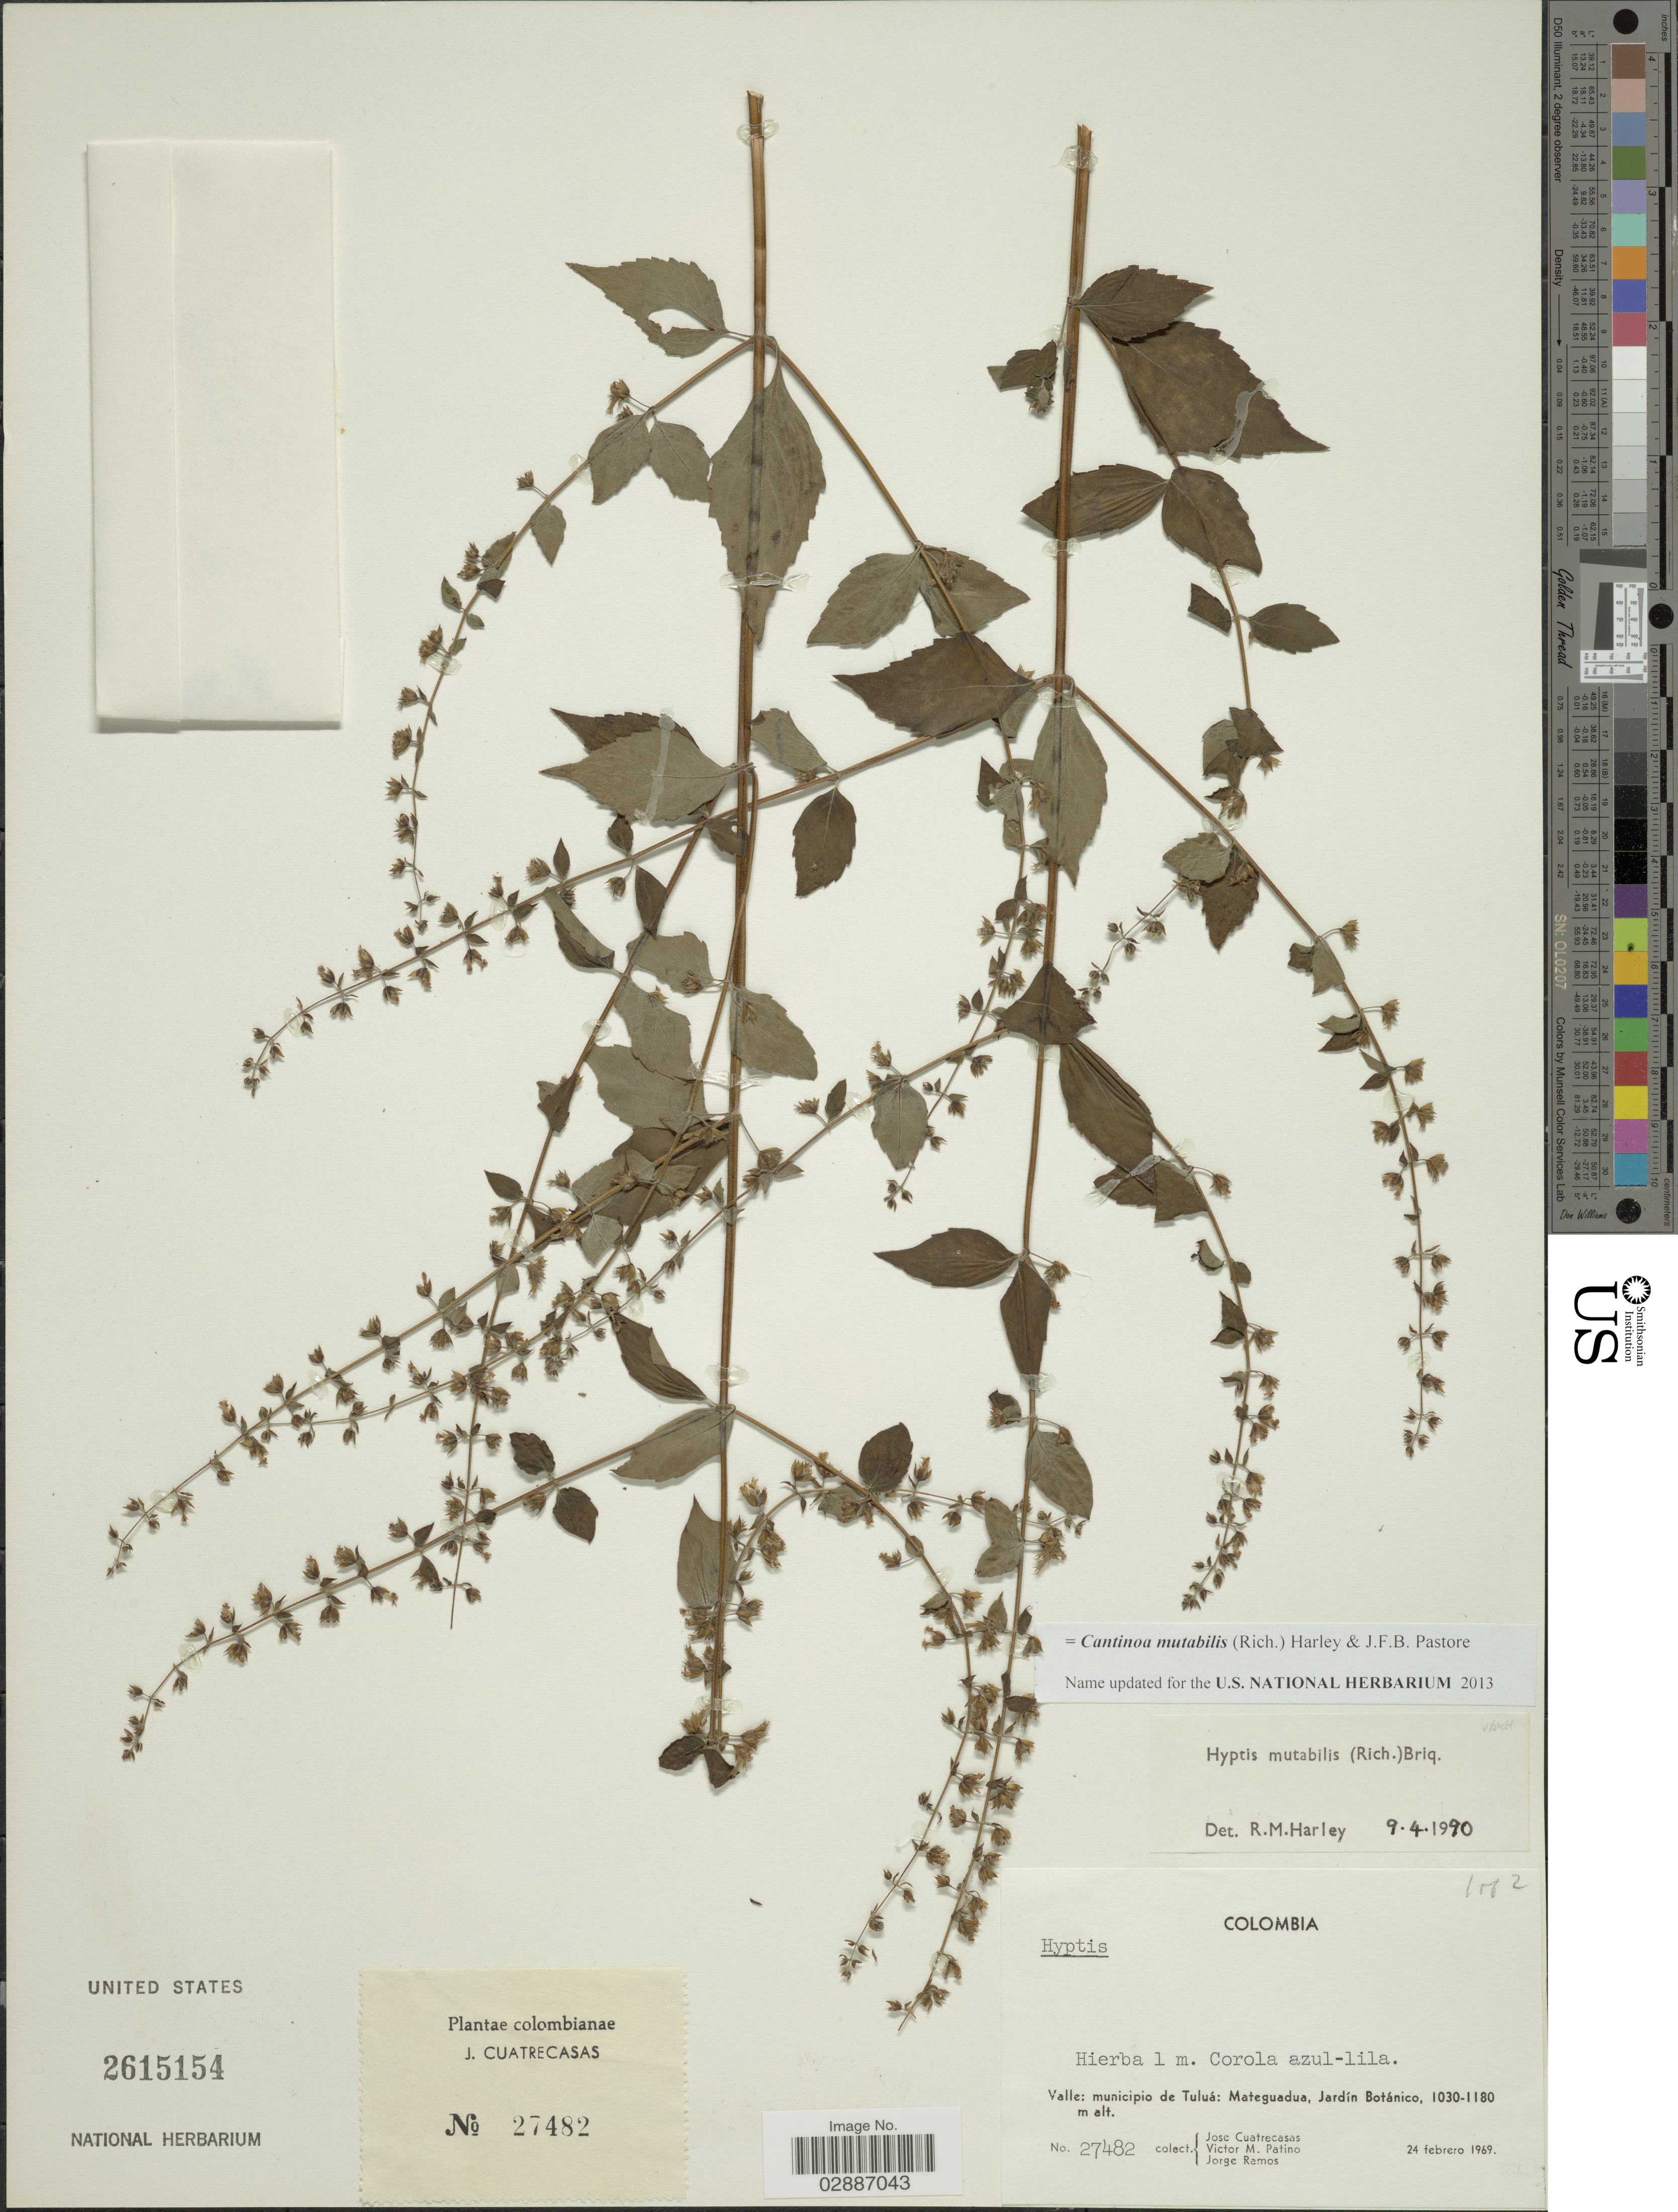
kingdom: Plantae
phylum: Tracheophyta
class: Magnoliopsida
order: Lamiales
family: Lamiaceae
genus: Cantinoa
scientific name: Cantinoa mutabilis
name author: (Epling) Harley & J.F.B. Pastore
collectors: J. Cuatrecasas, V. M. Patiño & J. Ramos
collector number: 27482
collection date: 1969-02-24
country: Colombia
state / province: Valle del Cauca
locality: Valle: municipio de Tuluá: Mateguadua, Jardín Botánico.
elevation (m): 1030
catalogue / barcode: US 2615154